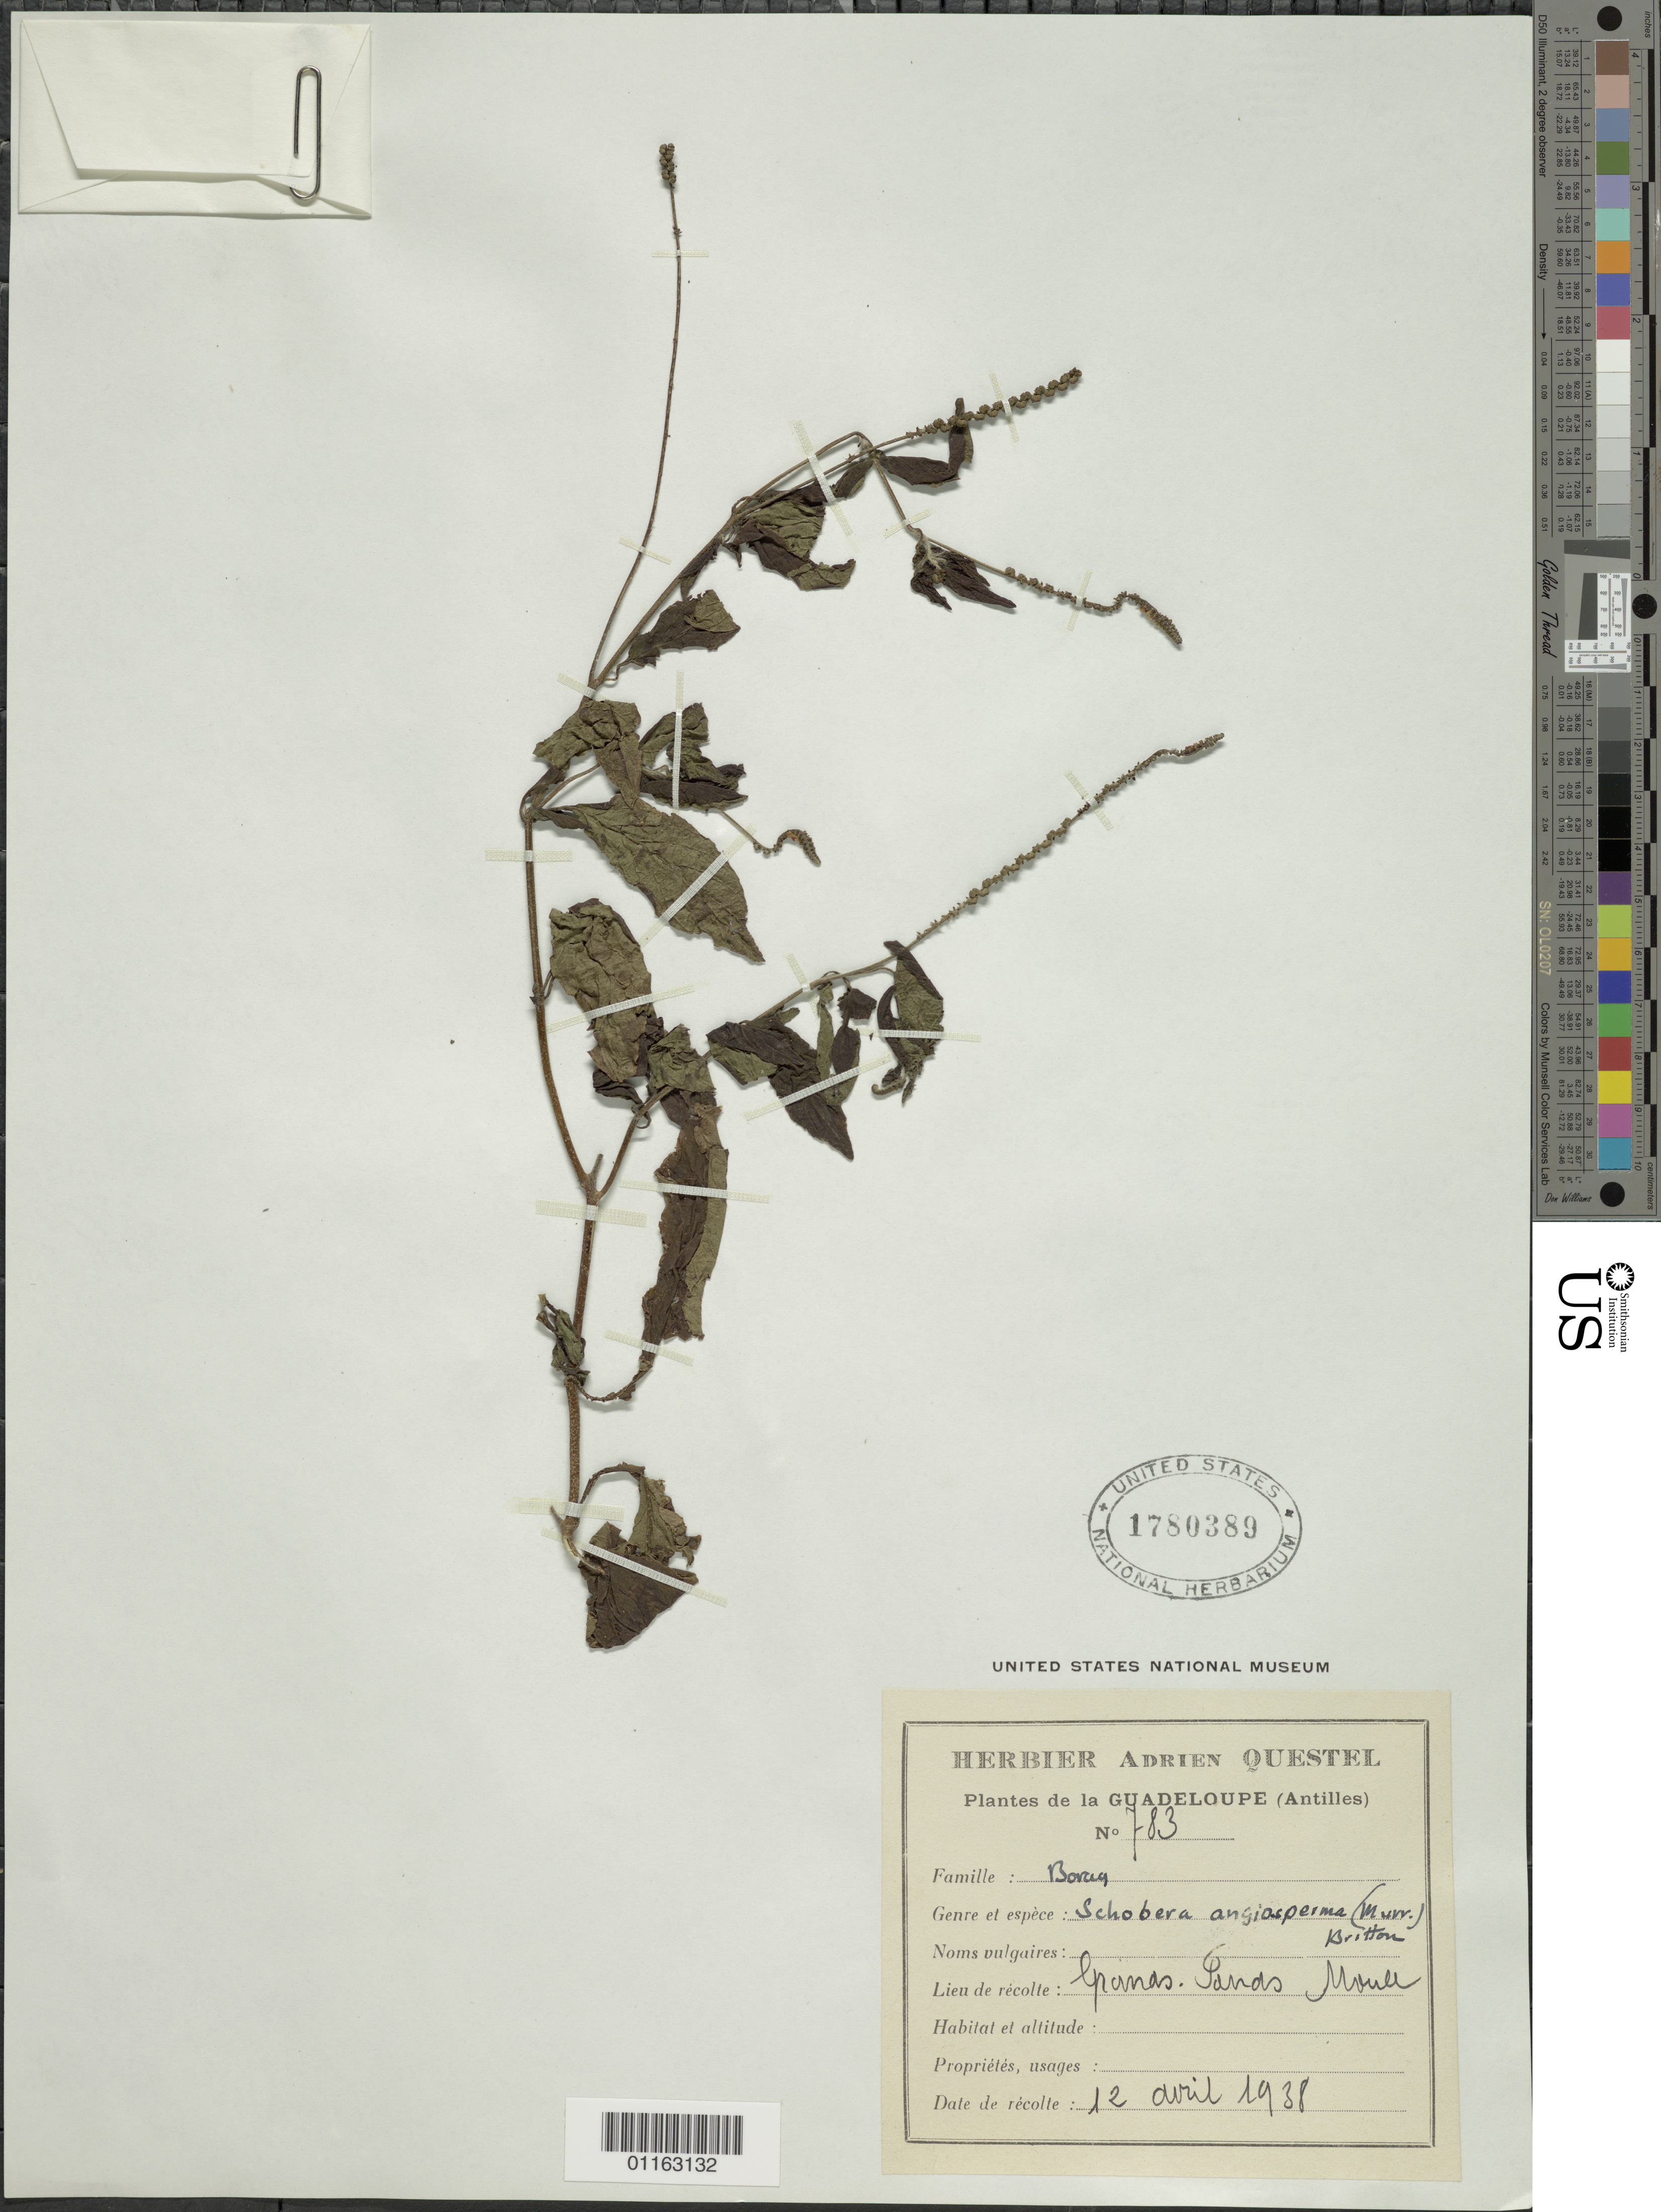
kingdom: Plantae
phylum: Tracheophyta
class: Magnoliopsida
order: Boraginales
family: Heliotropiaceae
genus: Schobera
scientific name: Schobera angiosperma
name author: (Murr.) Britton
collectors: A. Questel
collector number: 783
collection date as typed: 12 Apr 1938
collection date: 1938-04-12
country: Guadeloupe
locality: l'Panas sands moull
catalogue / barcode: US 1780389